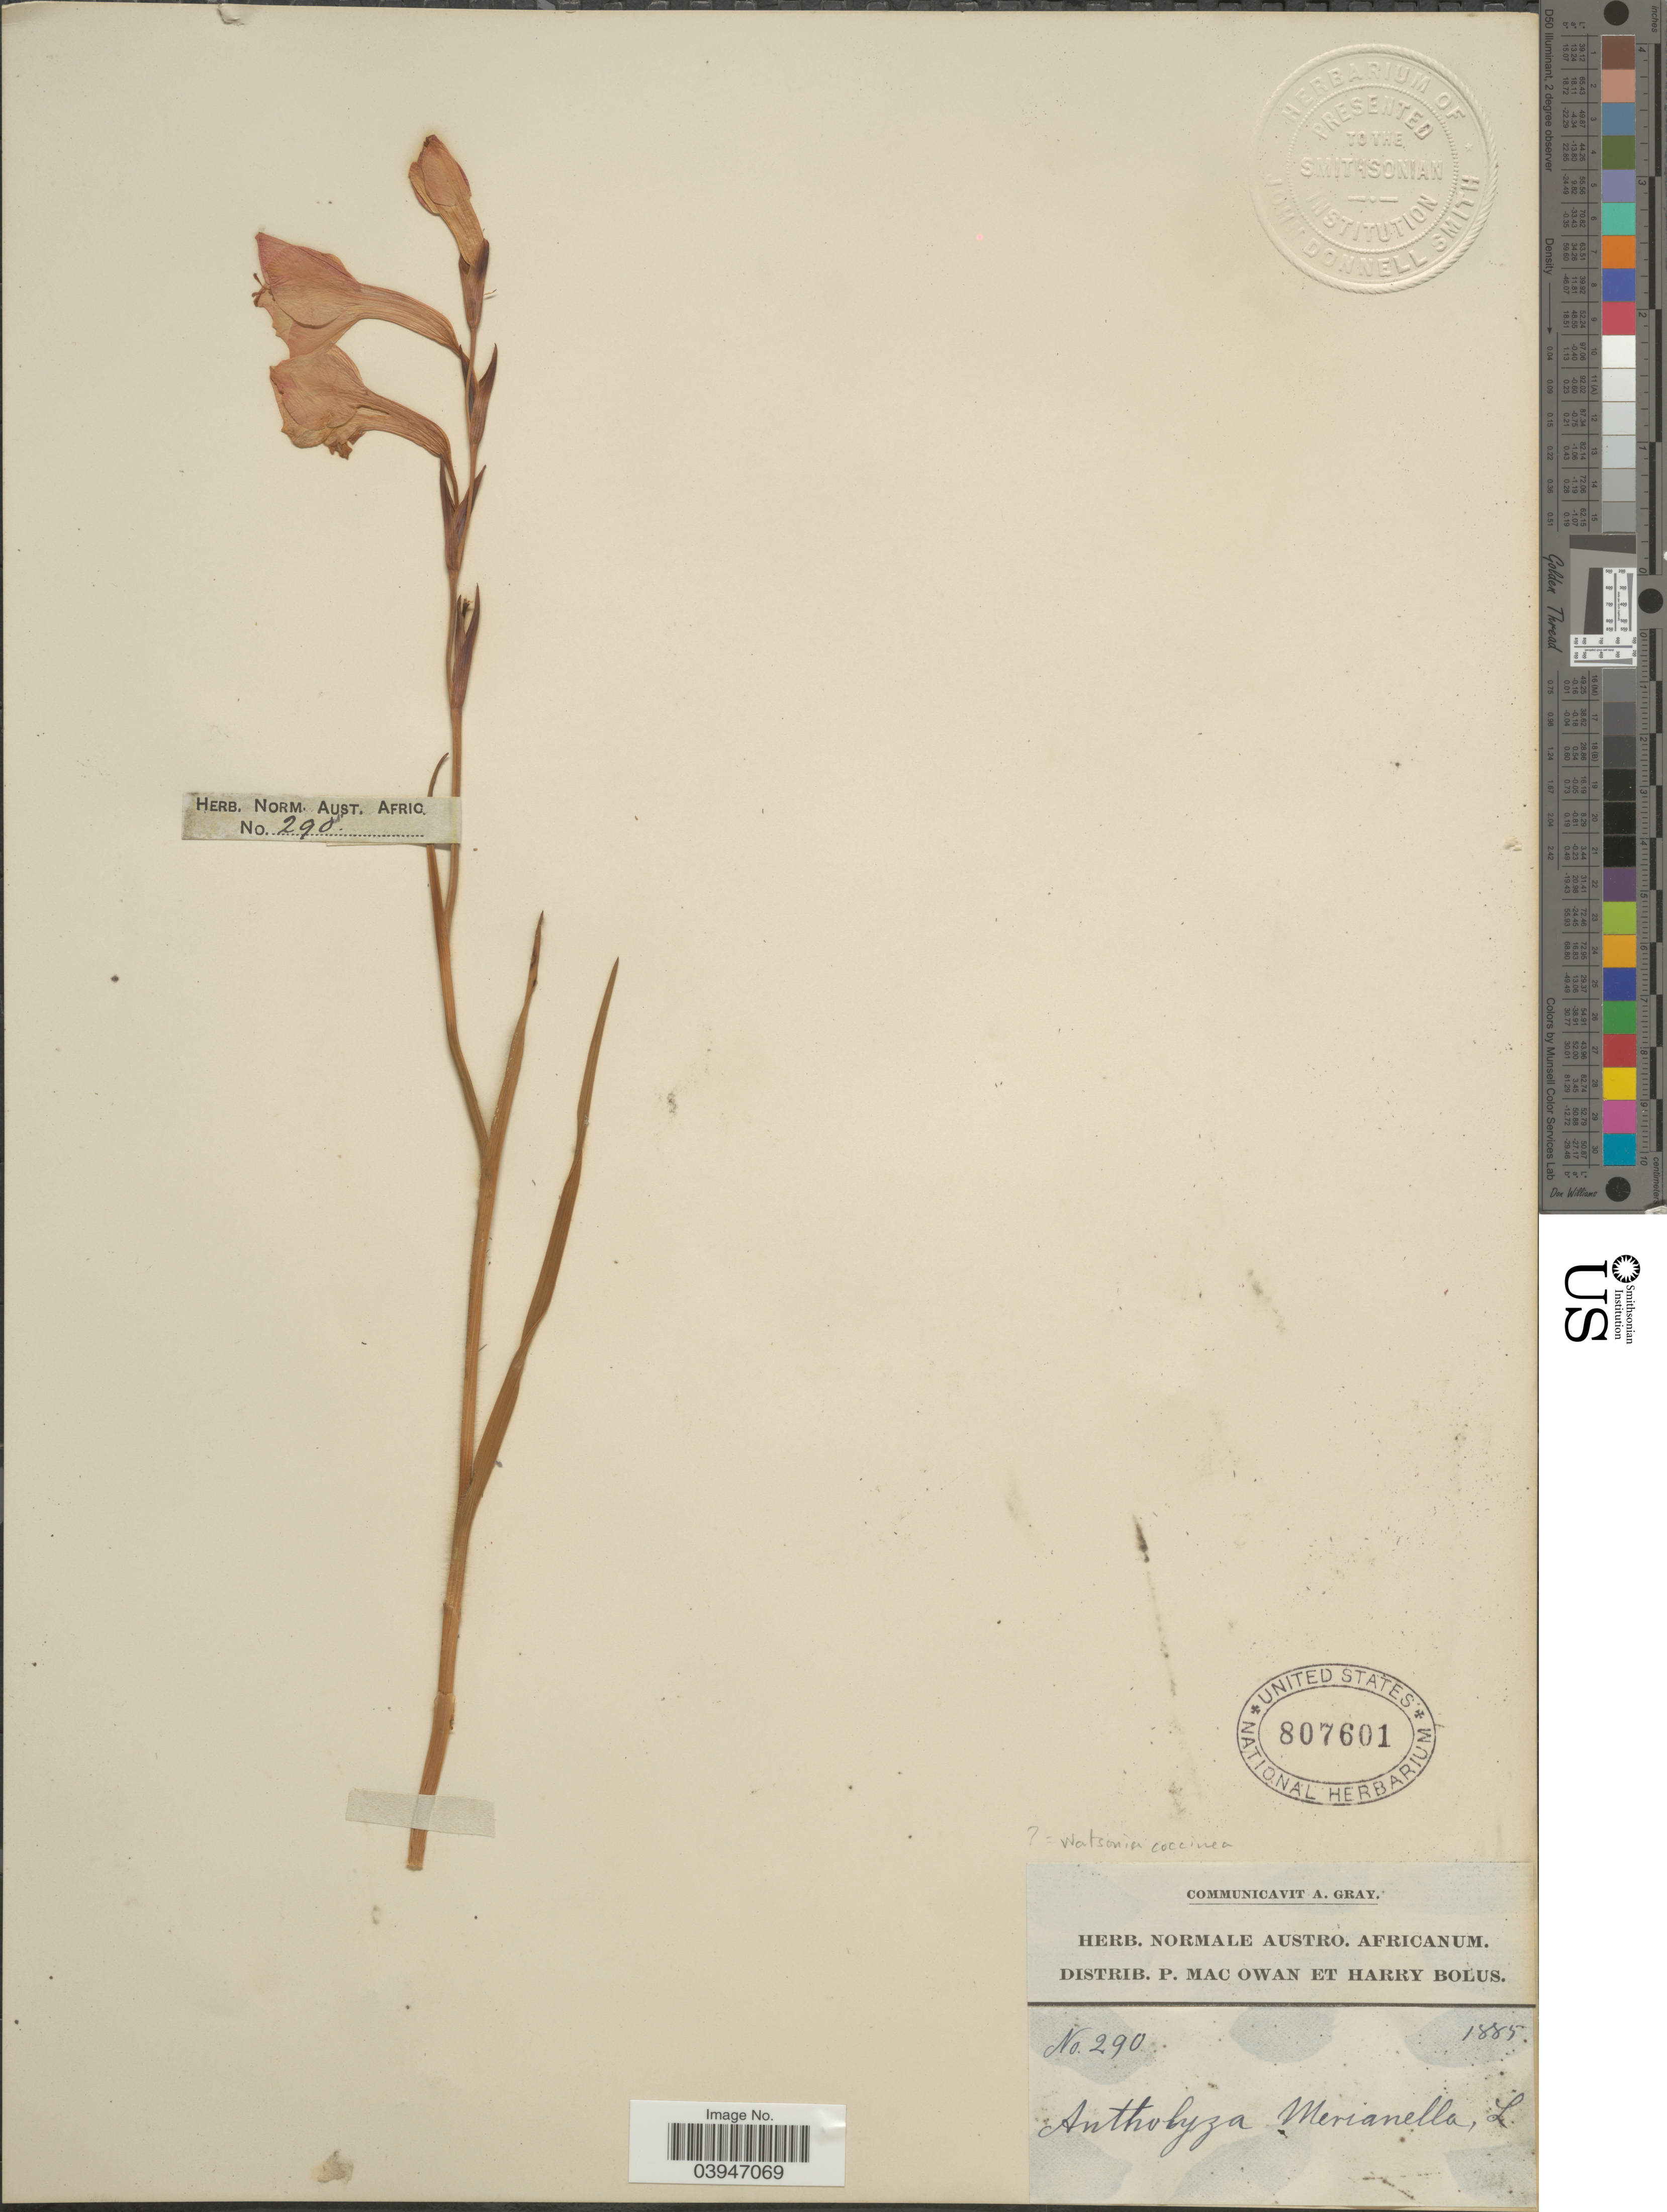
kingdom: Plantae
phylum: Tracheophyta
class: Liliopsida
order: Asparagales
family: Iridaceae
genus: Watsonia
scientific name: Watsonia coccinea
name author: (Herb. ex Baker) Baker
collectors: P. MacOwan & H. Bolus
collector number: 290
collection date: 1885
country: South Africa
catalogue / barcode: US 807601